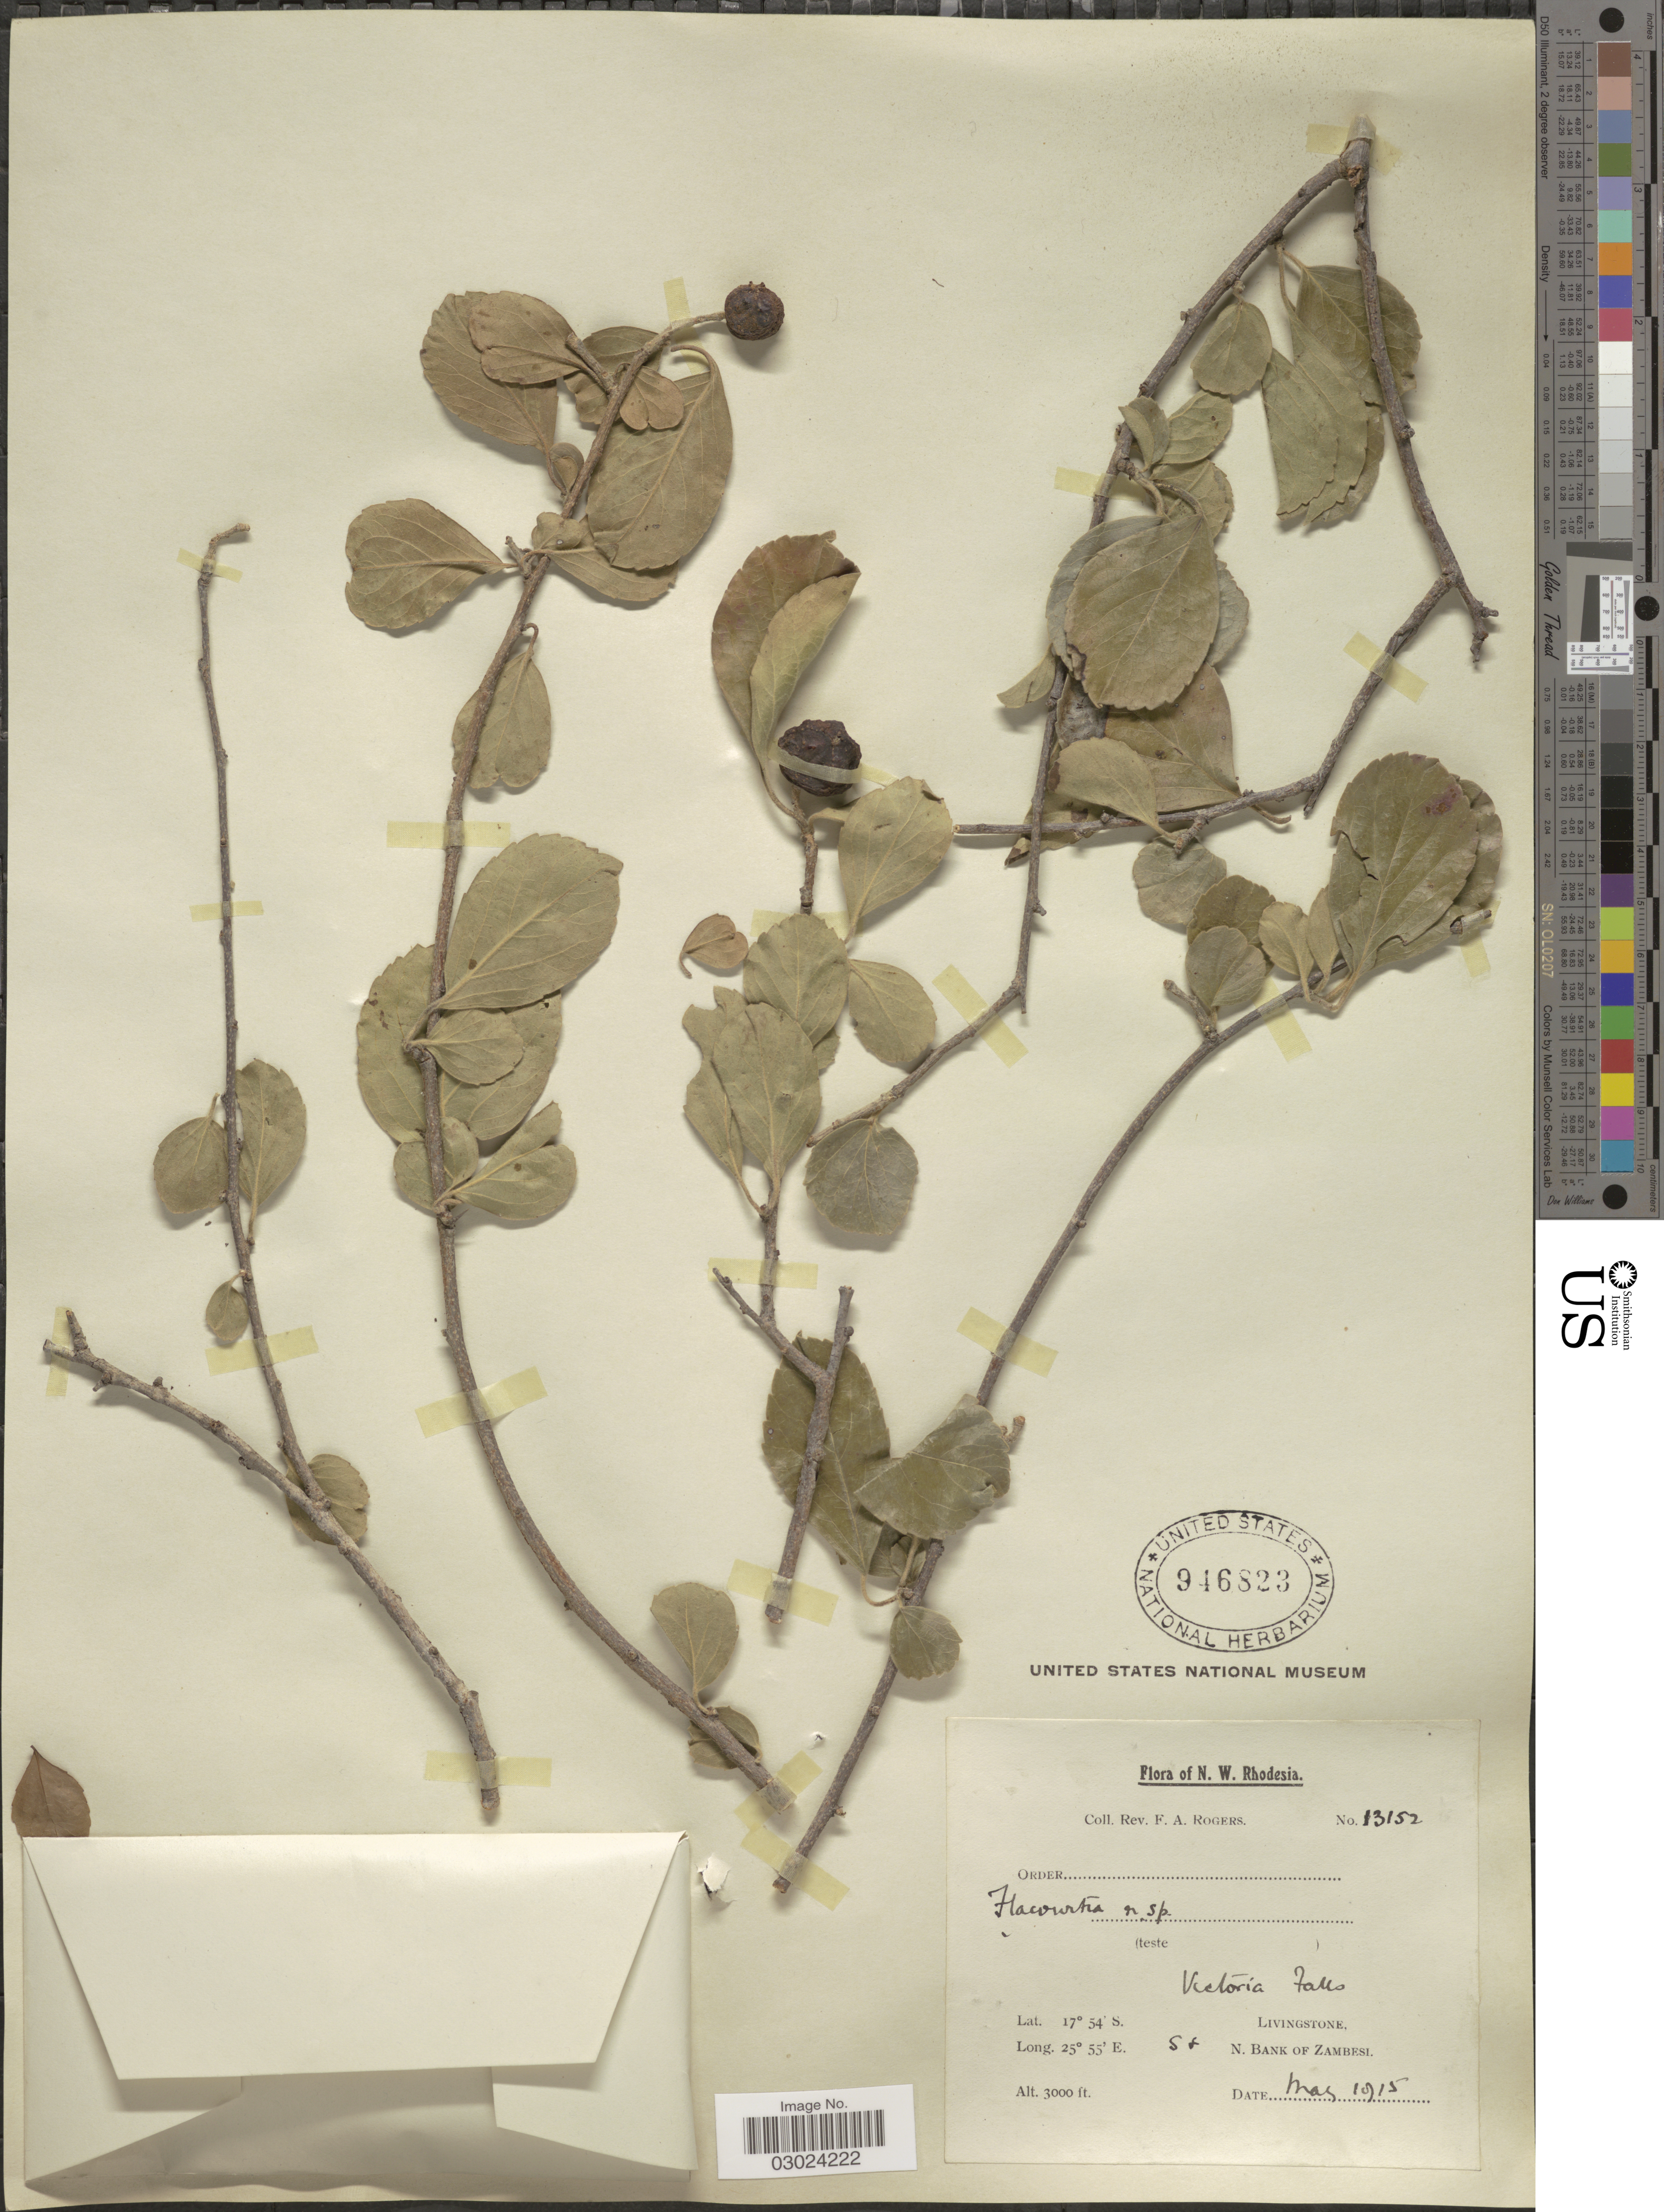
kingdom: Plantae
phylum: Tracheophyta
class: Magnoliopsida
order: Malpighiales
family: Salicaceae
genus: Flacourtia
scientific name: Flacourtia sp.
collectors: F. A. Rogers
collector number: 13152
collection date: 1915-05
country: Zimbabwe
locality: N. W. Rhodesia. Victoria Falls. Livingstone, N. Bank of Zambesl.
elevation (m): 914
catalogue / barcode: US 946823